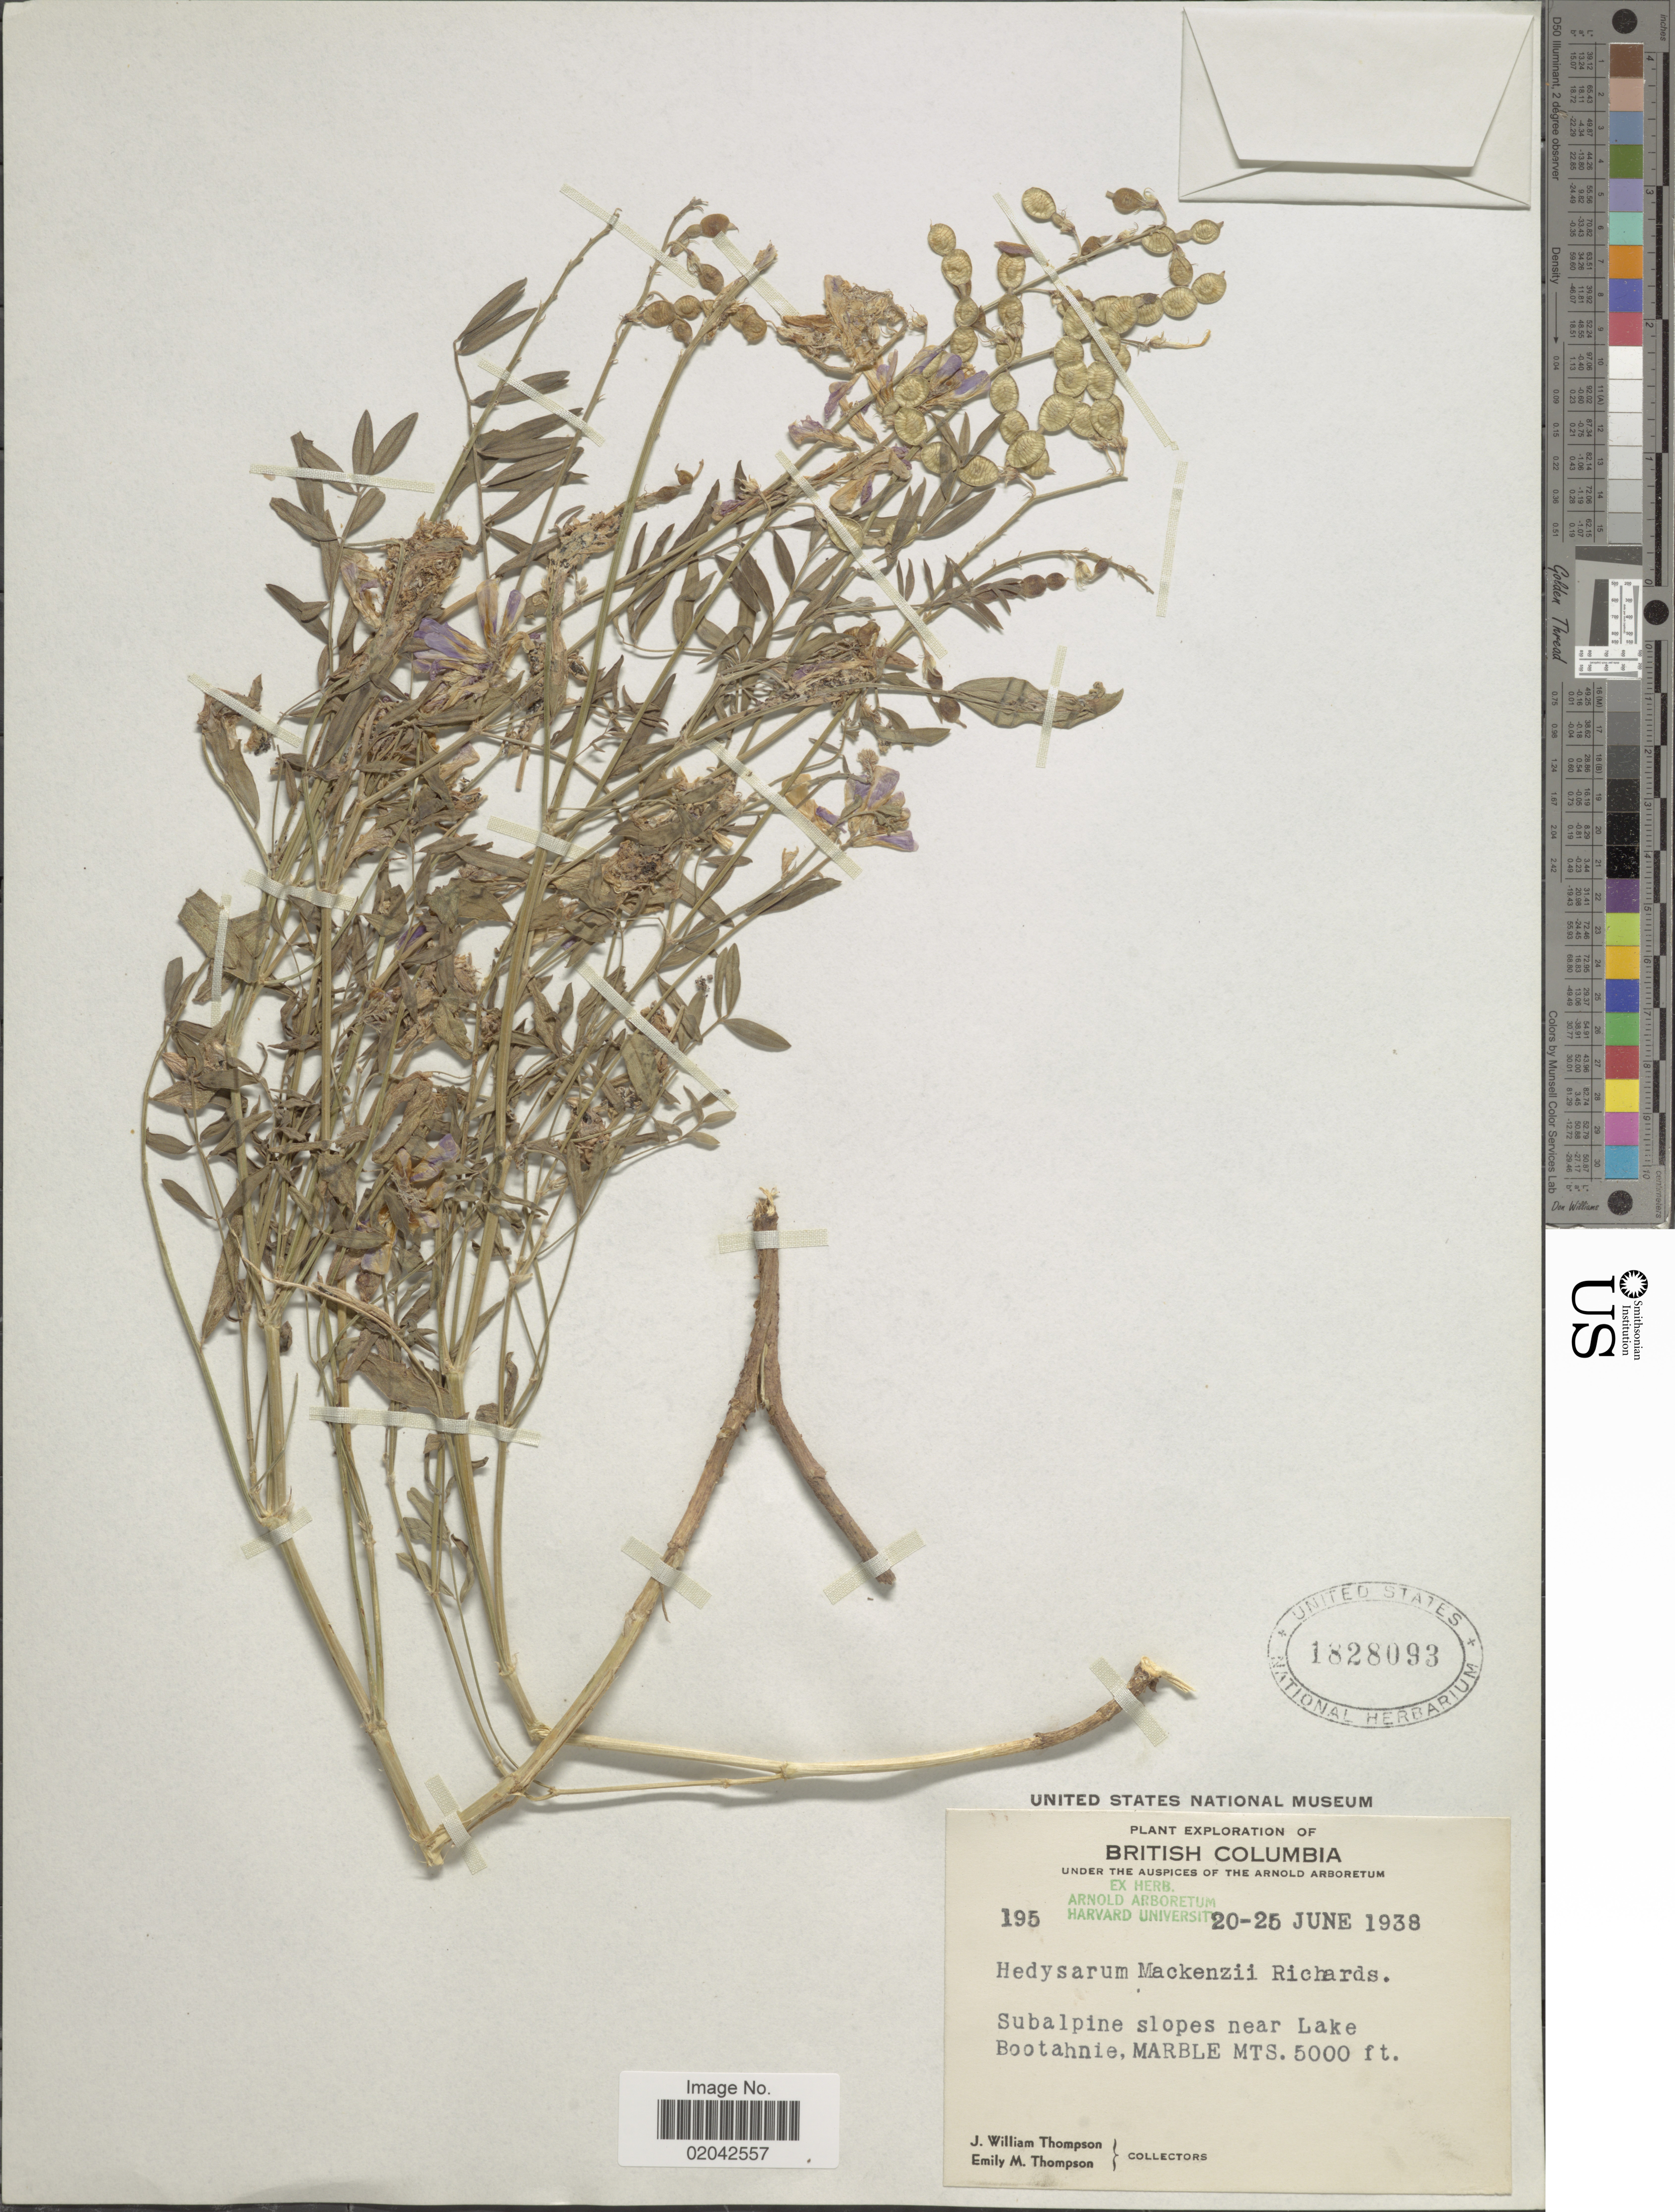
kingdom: Plantae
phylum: Tracheophyta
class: Magnoliopsida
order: Fabales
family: Fabaceae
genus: Hedysarum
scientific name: Hedysarum mackenziei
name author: Richardson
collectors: J. W. Thompson & E. M. Thompson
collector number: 195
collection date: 1938-06-20/1938-06-25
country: Canada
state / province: British Columbia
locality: near Lake Bootahnie, Marble Mts.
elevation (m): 1524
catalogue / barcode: US 1828093